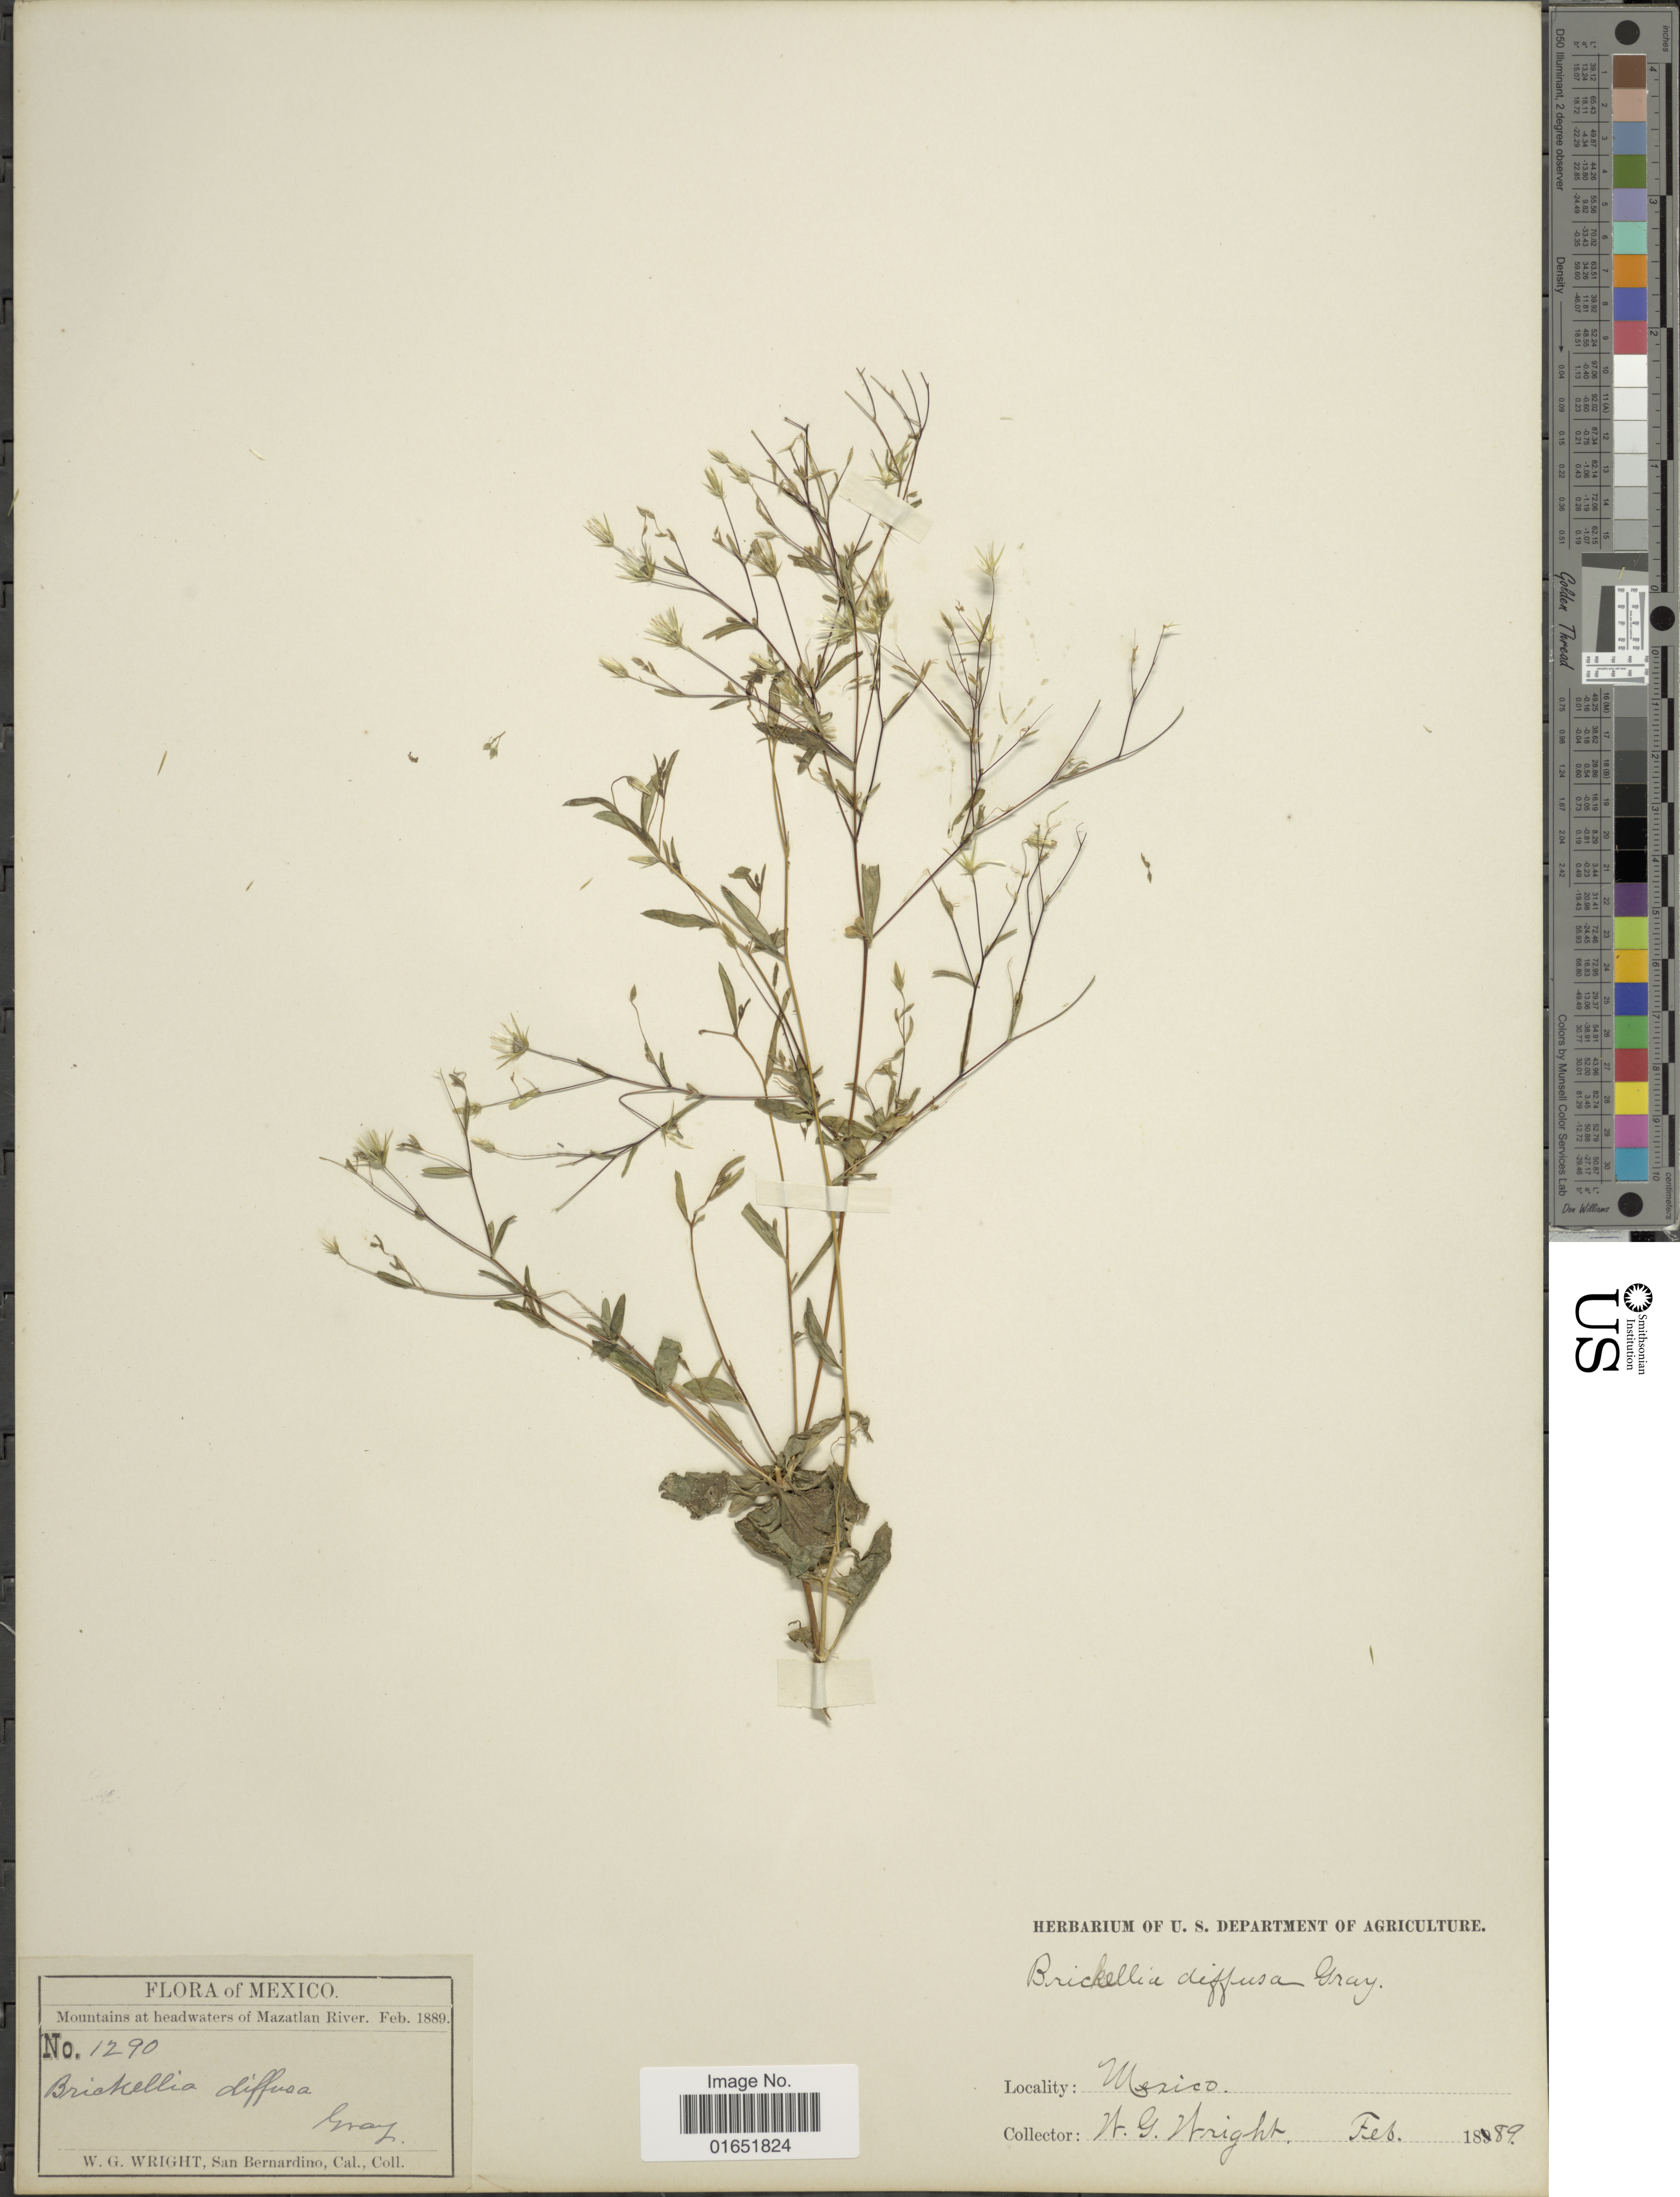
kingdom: Plantae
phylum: Tracheophyta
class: Magnoliopsida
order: Asterales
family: Asteraceae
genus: Brickellia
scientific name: Brickellia diffusa M.E. Jones, nom illeg.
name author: M.E. Jones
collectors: W. G. Wright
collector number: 1290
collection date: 1889-02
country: Mexico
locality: Mountains at headwaters of Mazatlan River